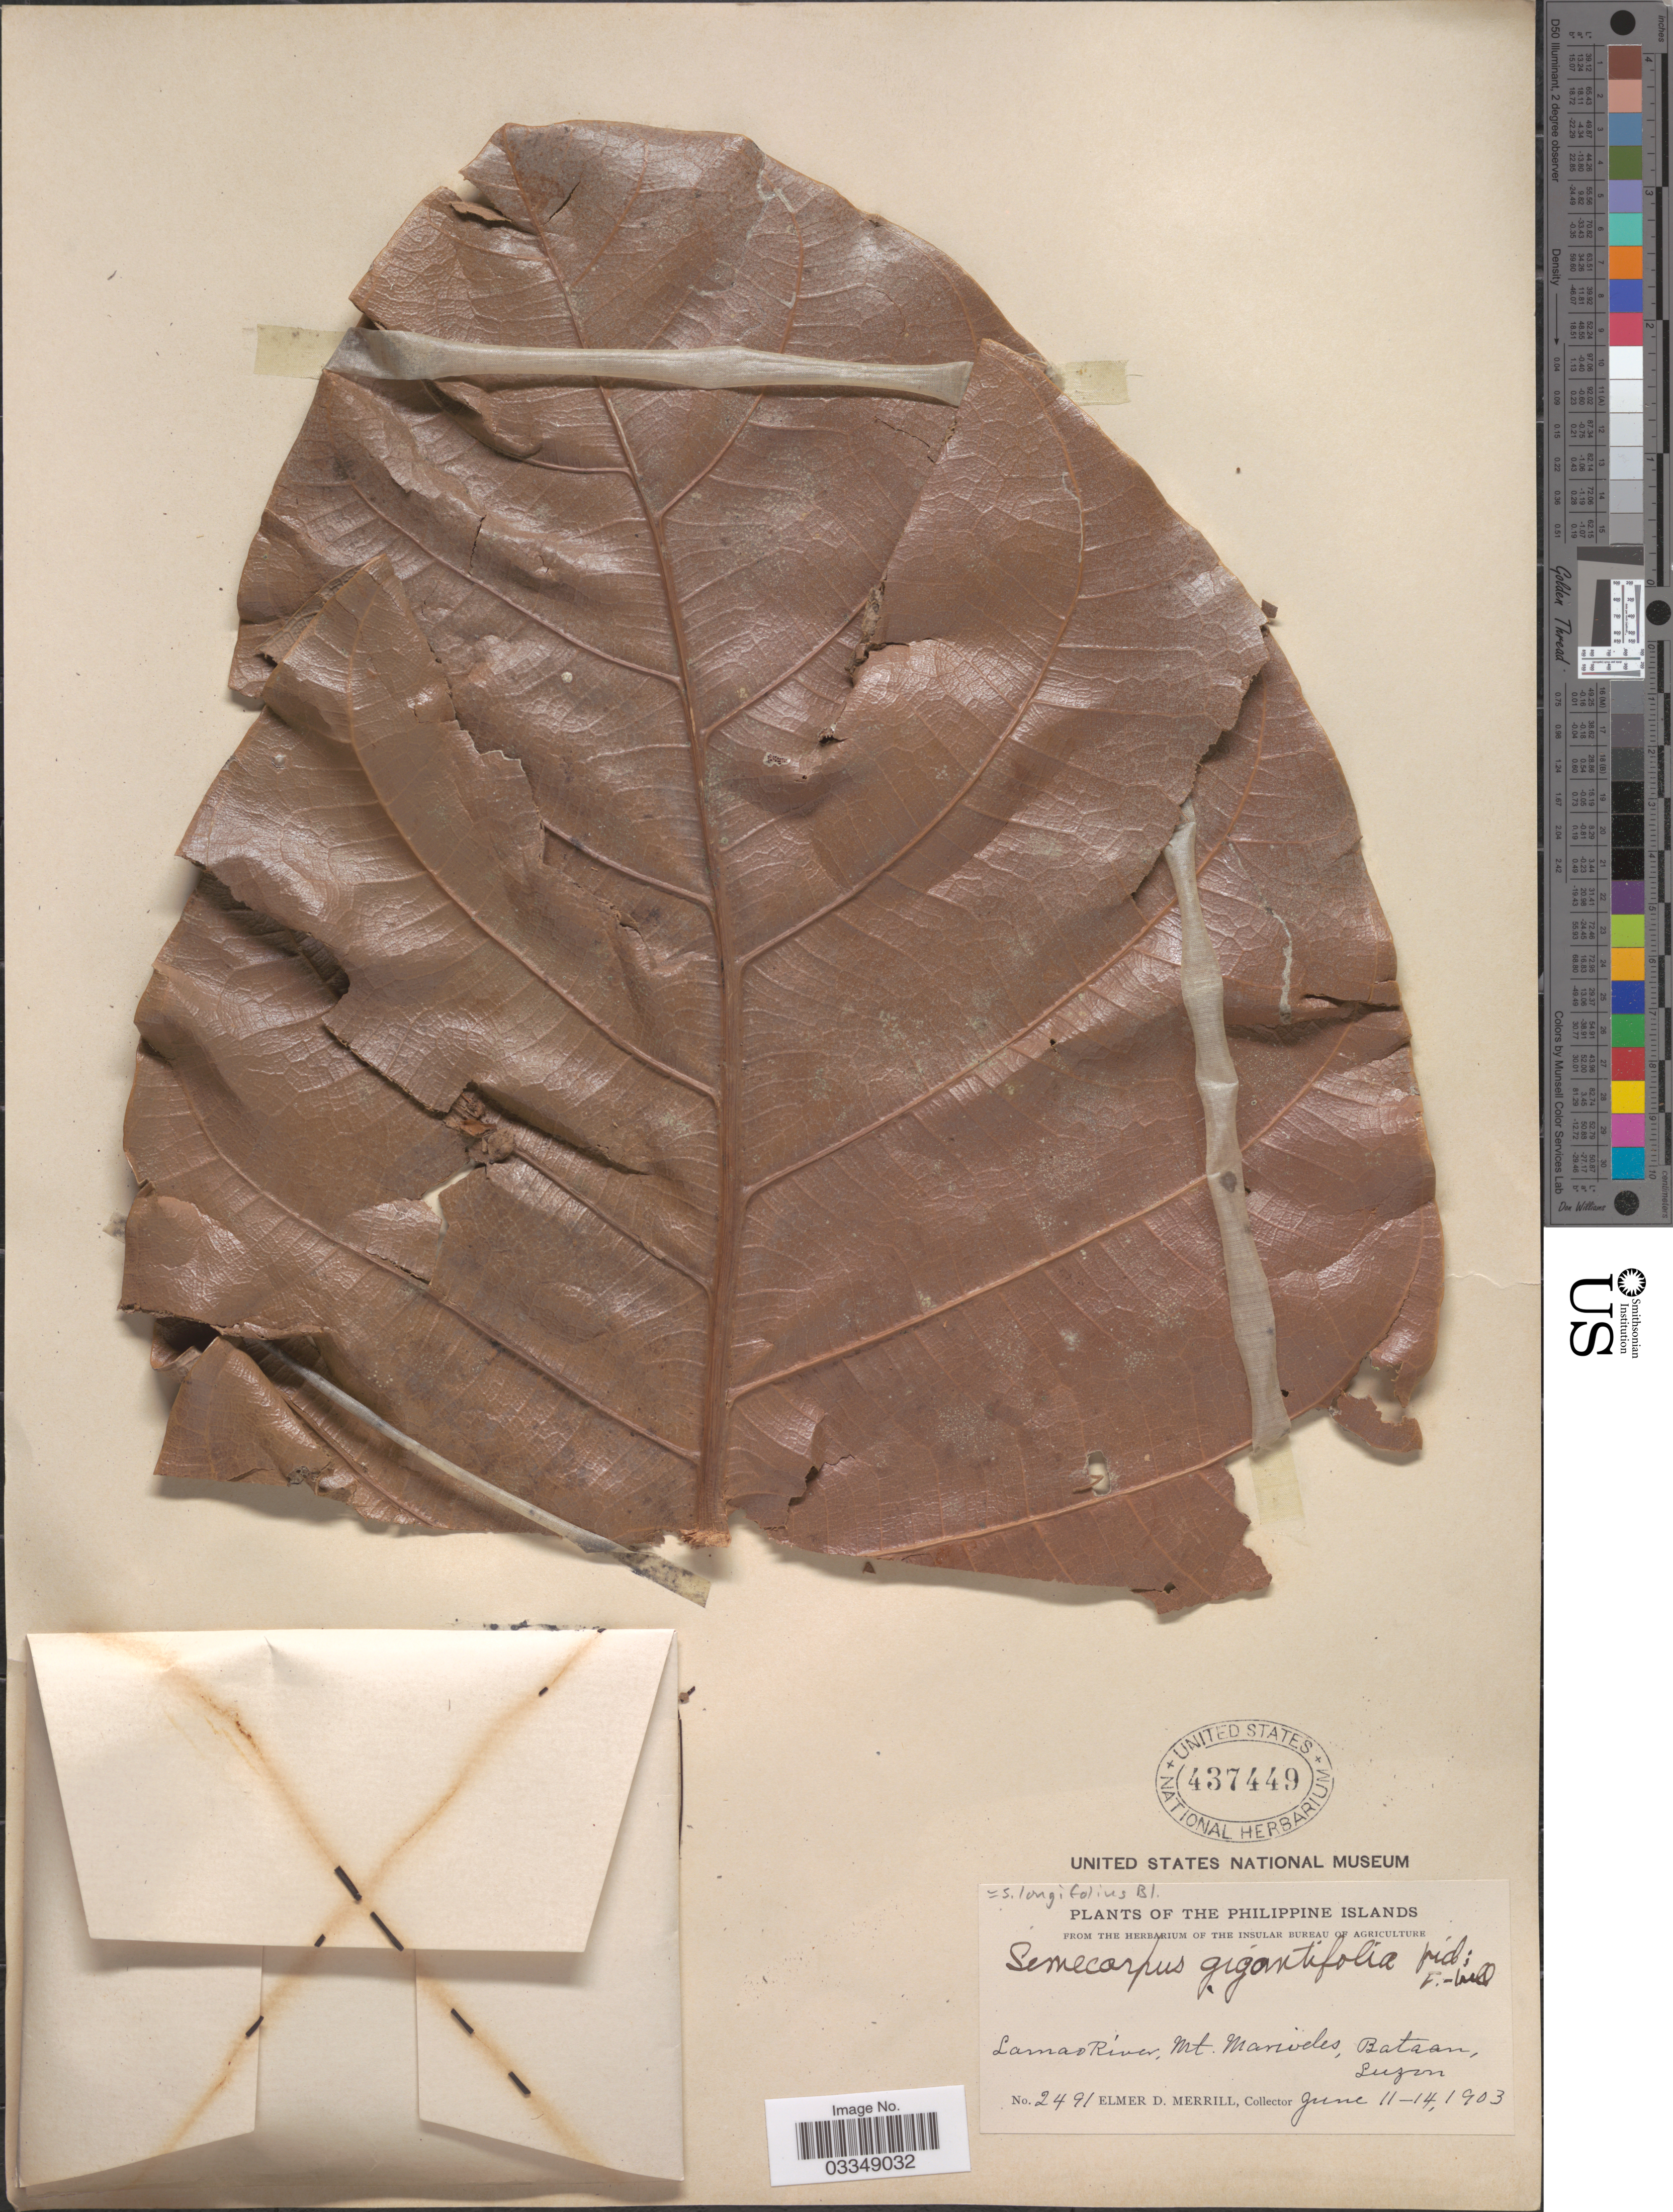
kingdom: Plantae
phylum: Tracheophyta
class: Magnoliopsida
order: Sapindales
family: Anacardiaceae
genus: Semecarpus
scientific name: Semecarpus longifolius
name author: Blume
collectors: E. D. Merrill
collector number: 2491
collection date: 1903-06-11/1903-06-14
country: Philippines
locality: The Philippine Islands. Lamao River, Mt. Mariveles, Bataan, Luzon.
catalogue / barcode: US 437449